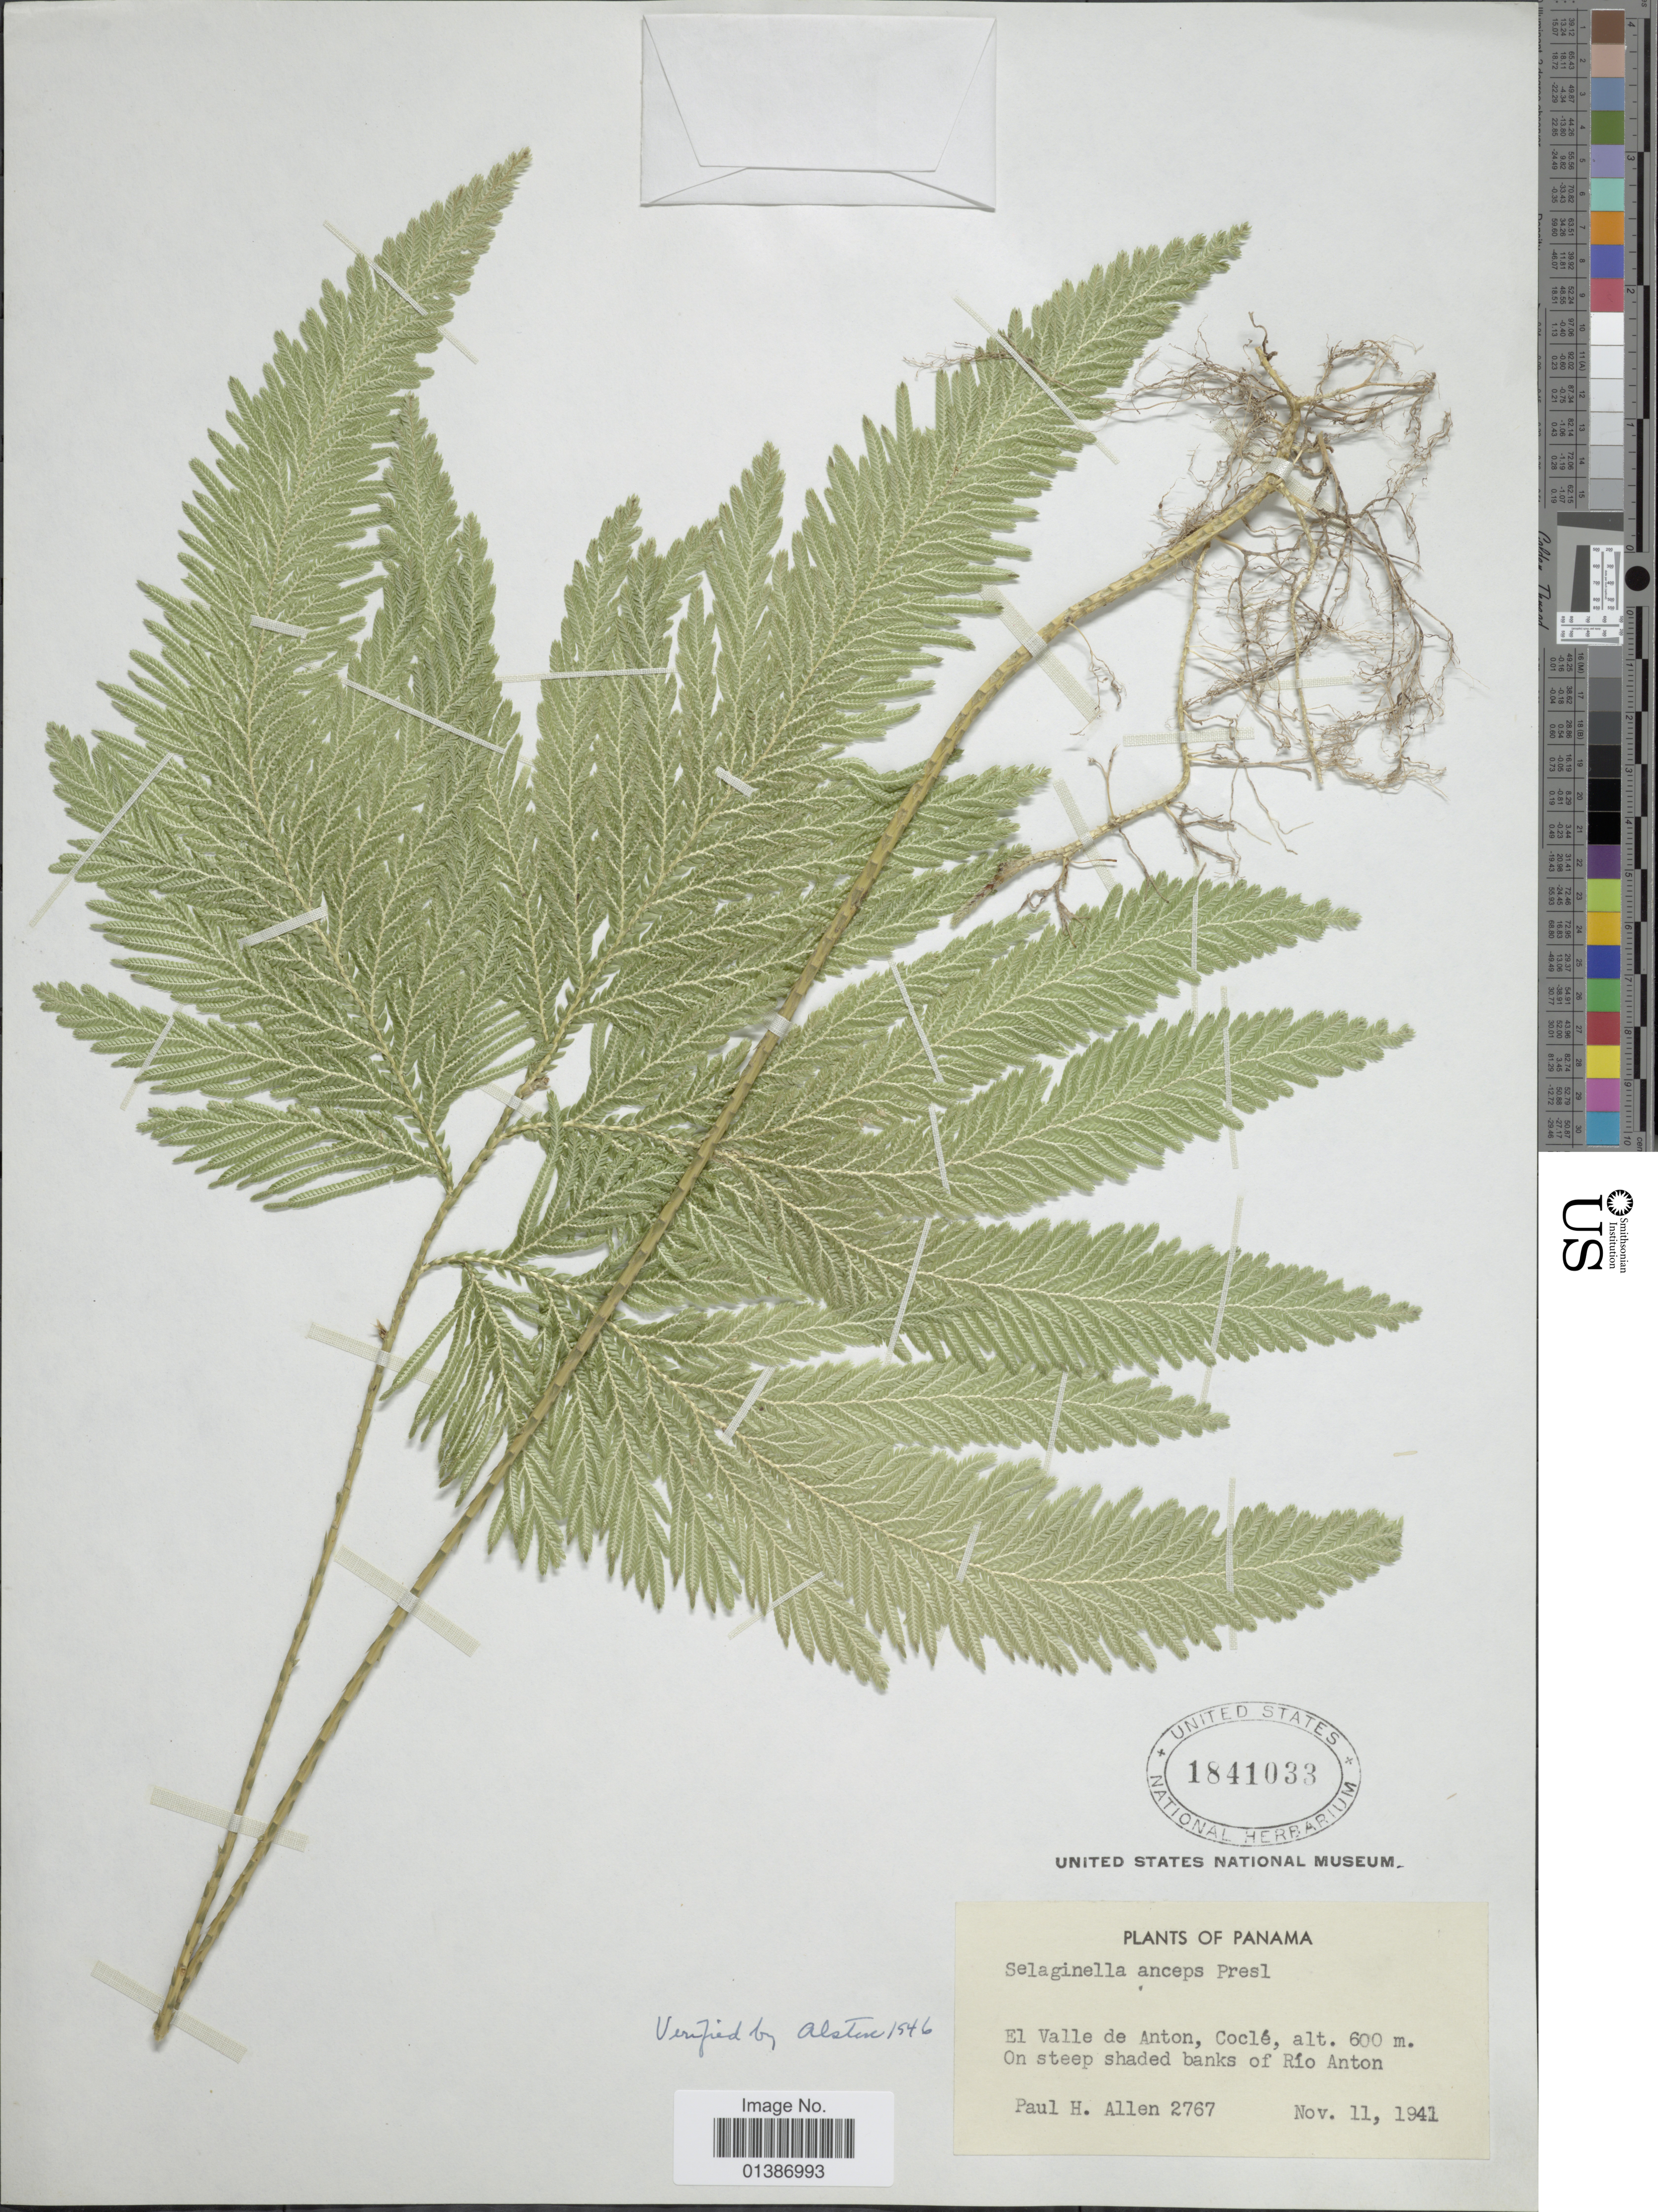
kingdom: Plantae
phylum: Tracheophyta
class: Lycopodiopsida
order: Selaginellales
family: Selaginellaceae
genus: Selaginella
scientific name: Selaginella anceps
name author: (C. Presl)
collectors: P. H. Allen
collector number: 2767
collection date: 1941-11-11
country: Panama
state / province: Coclé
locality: El Valle de Anton, Coclé, on steep shaded banks of Río Anton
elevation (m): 600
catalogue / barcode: US 1841033